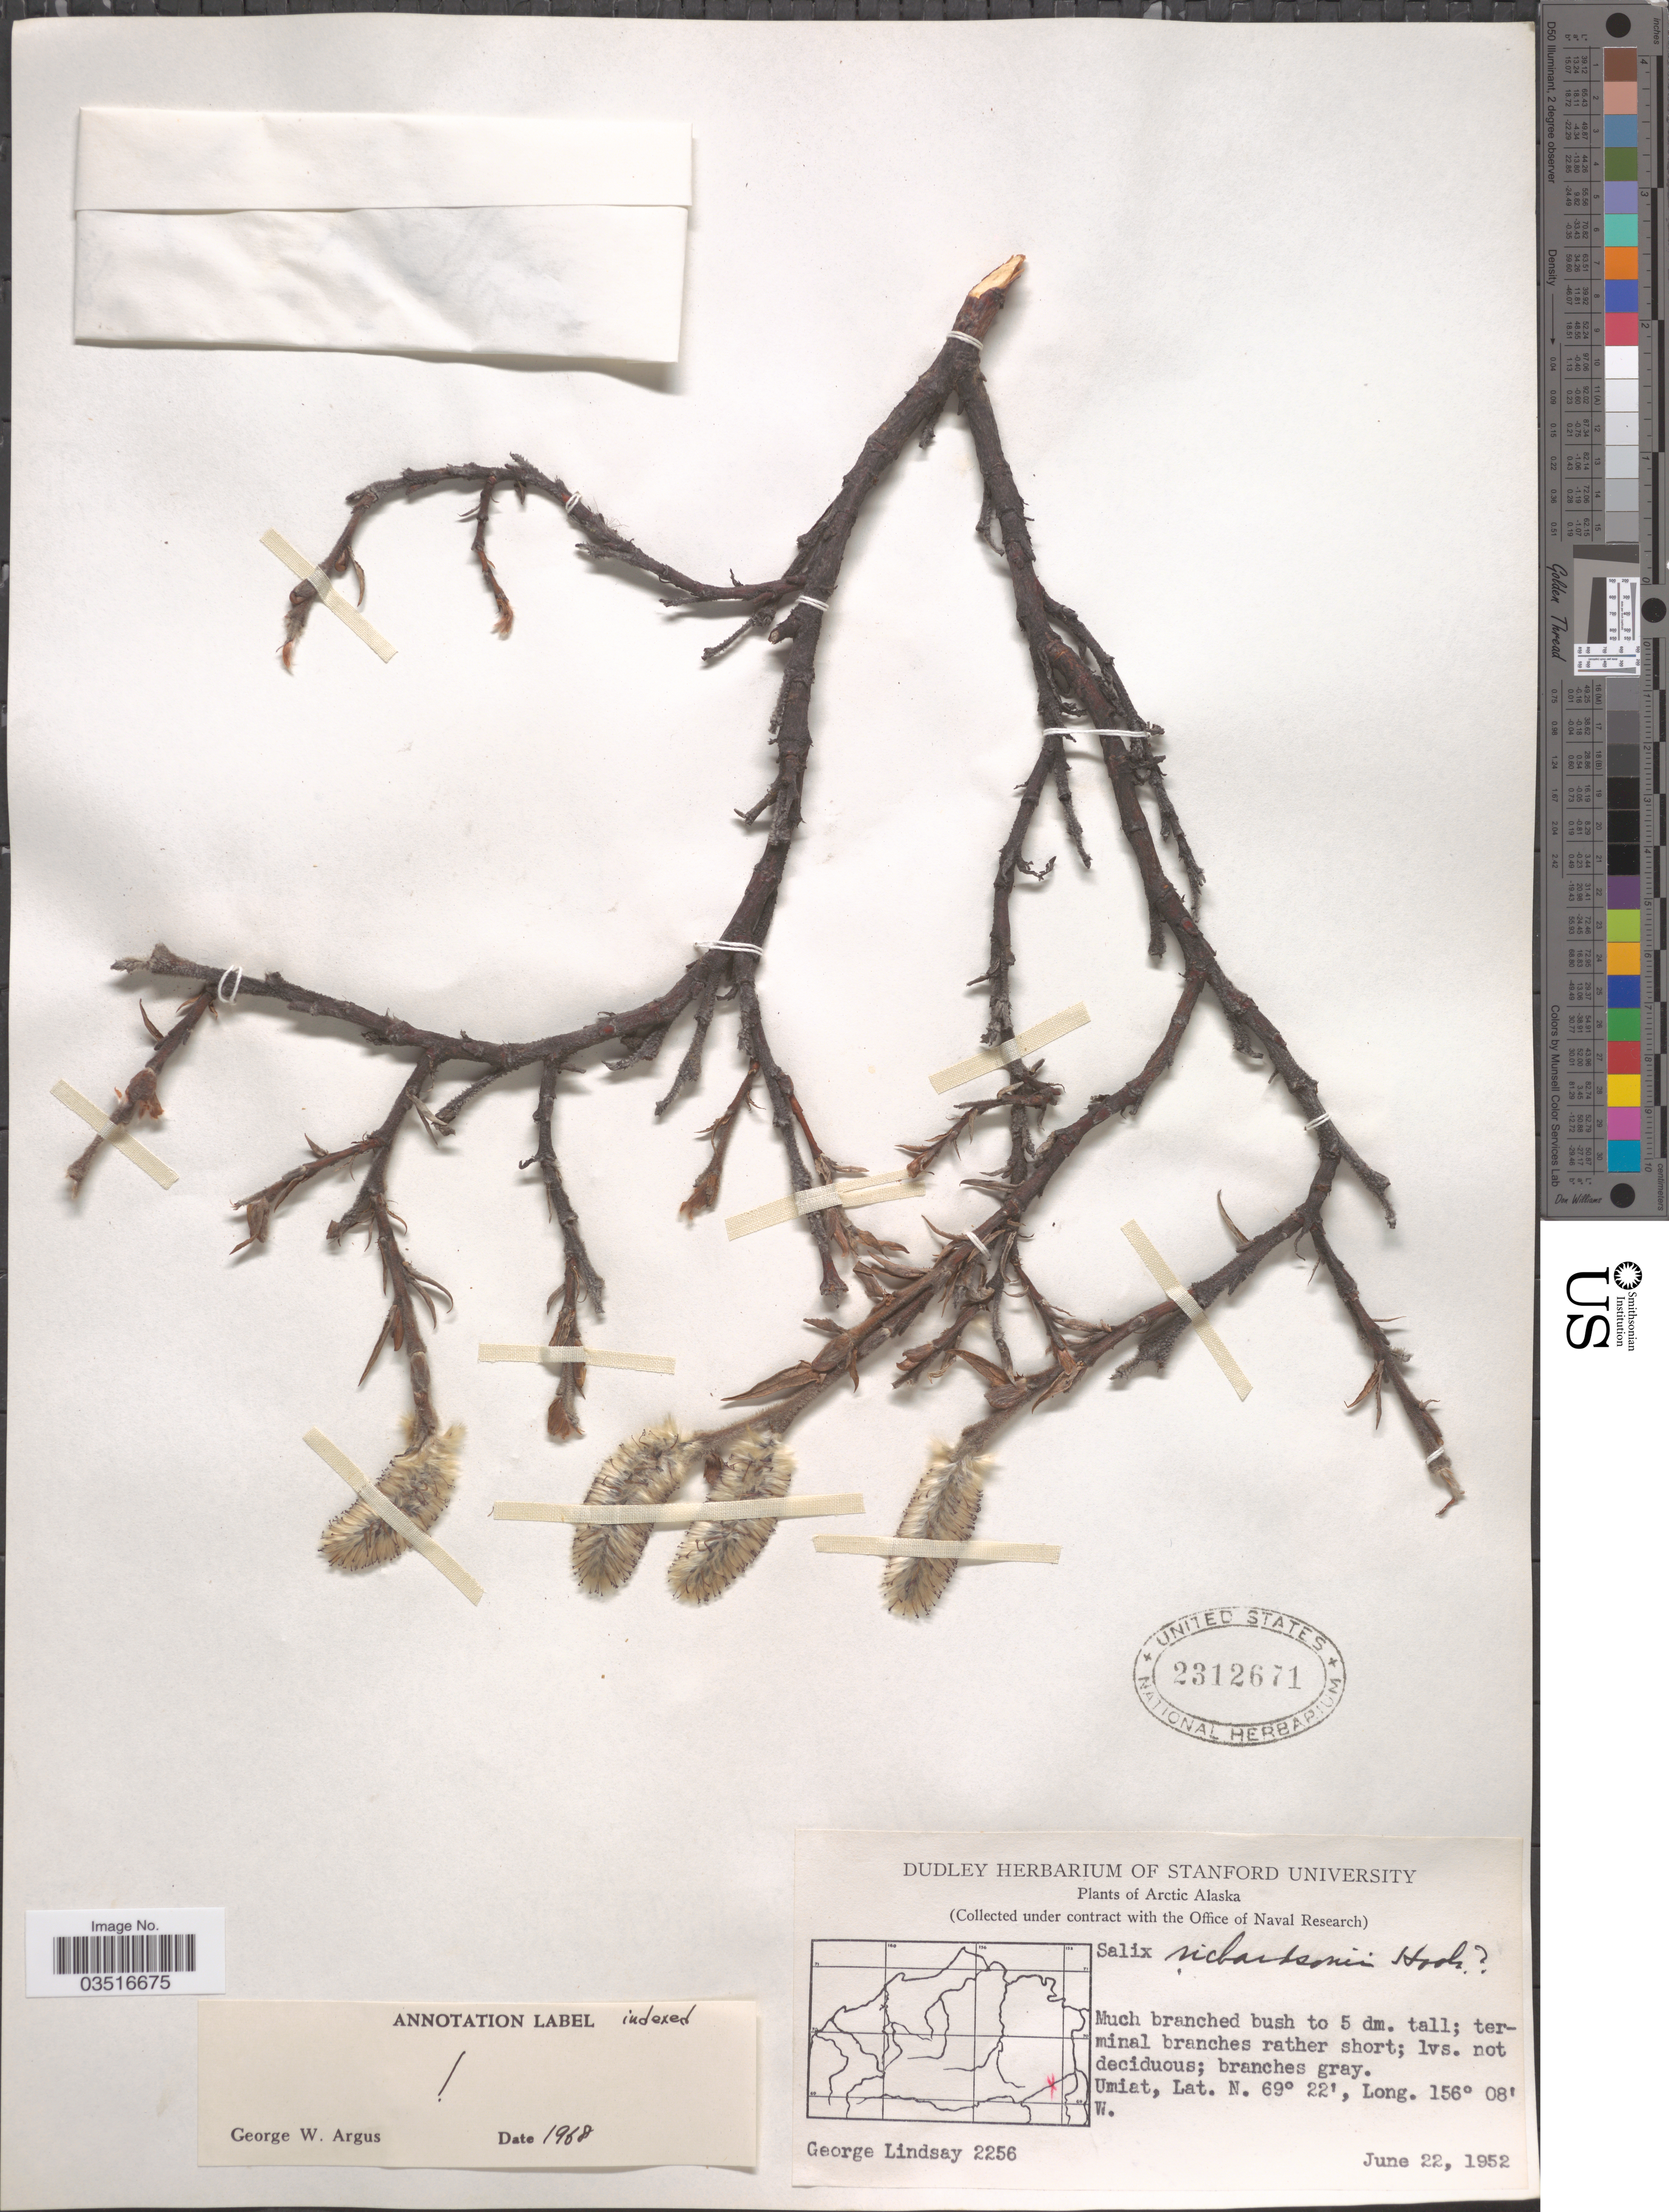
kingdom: Plantae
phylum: Tracheophyta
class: Magnoliopsida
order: Malpighiales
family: Salicaceae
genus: Salix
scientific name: Salix richardsonii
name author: Hook.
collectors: G. Lindsay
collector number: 2256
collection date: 1952-06-22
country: United States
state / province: Alaska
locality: Arctic Alaska. Umiat.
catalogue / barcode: US 2312671